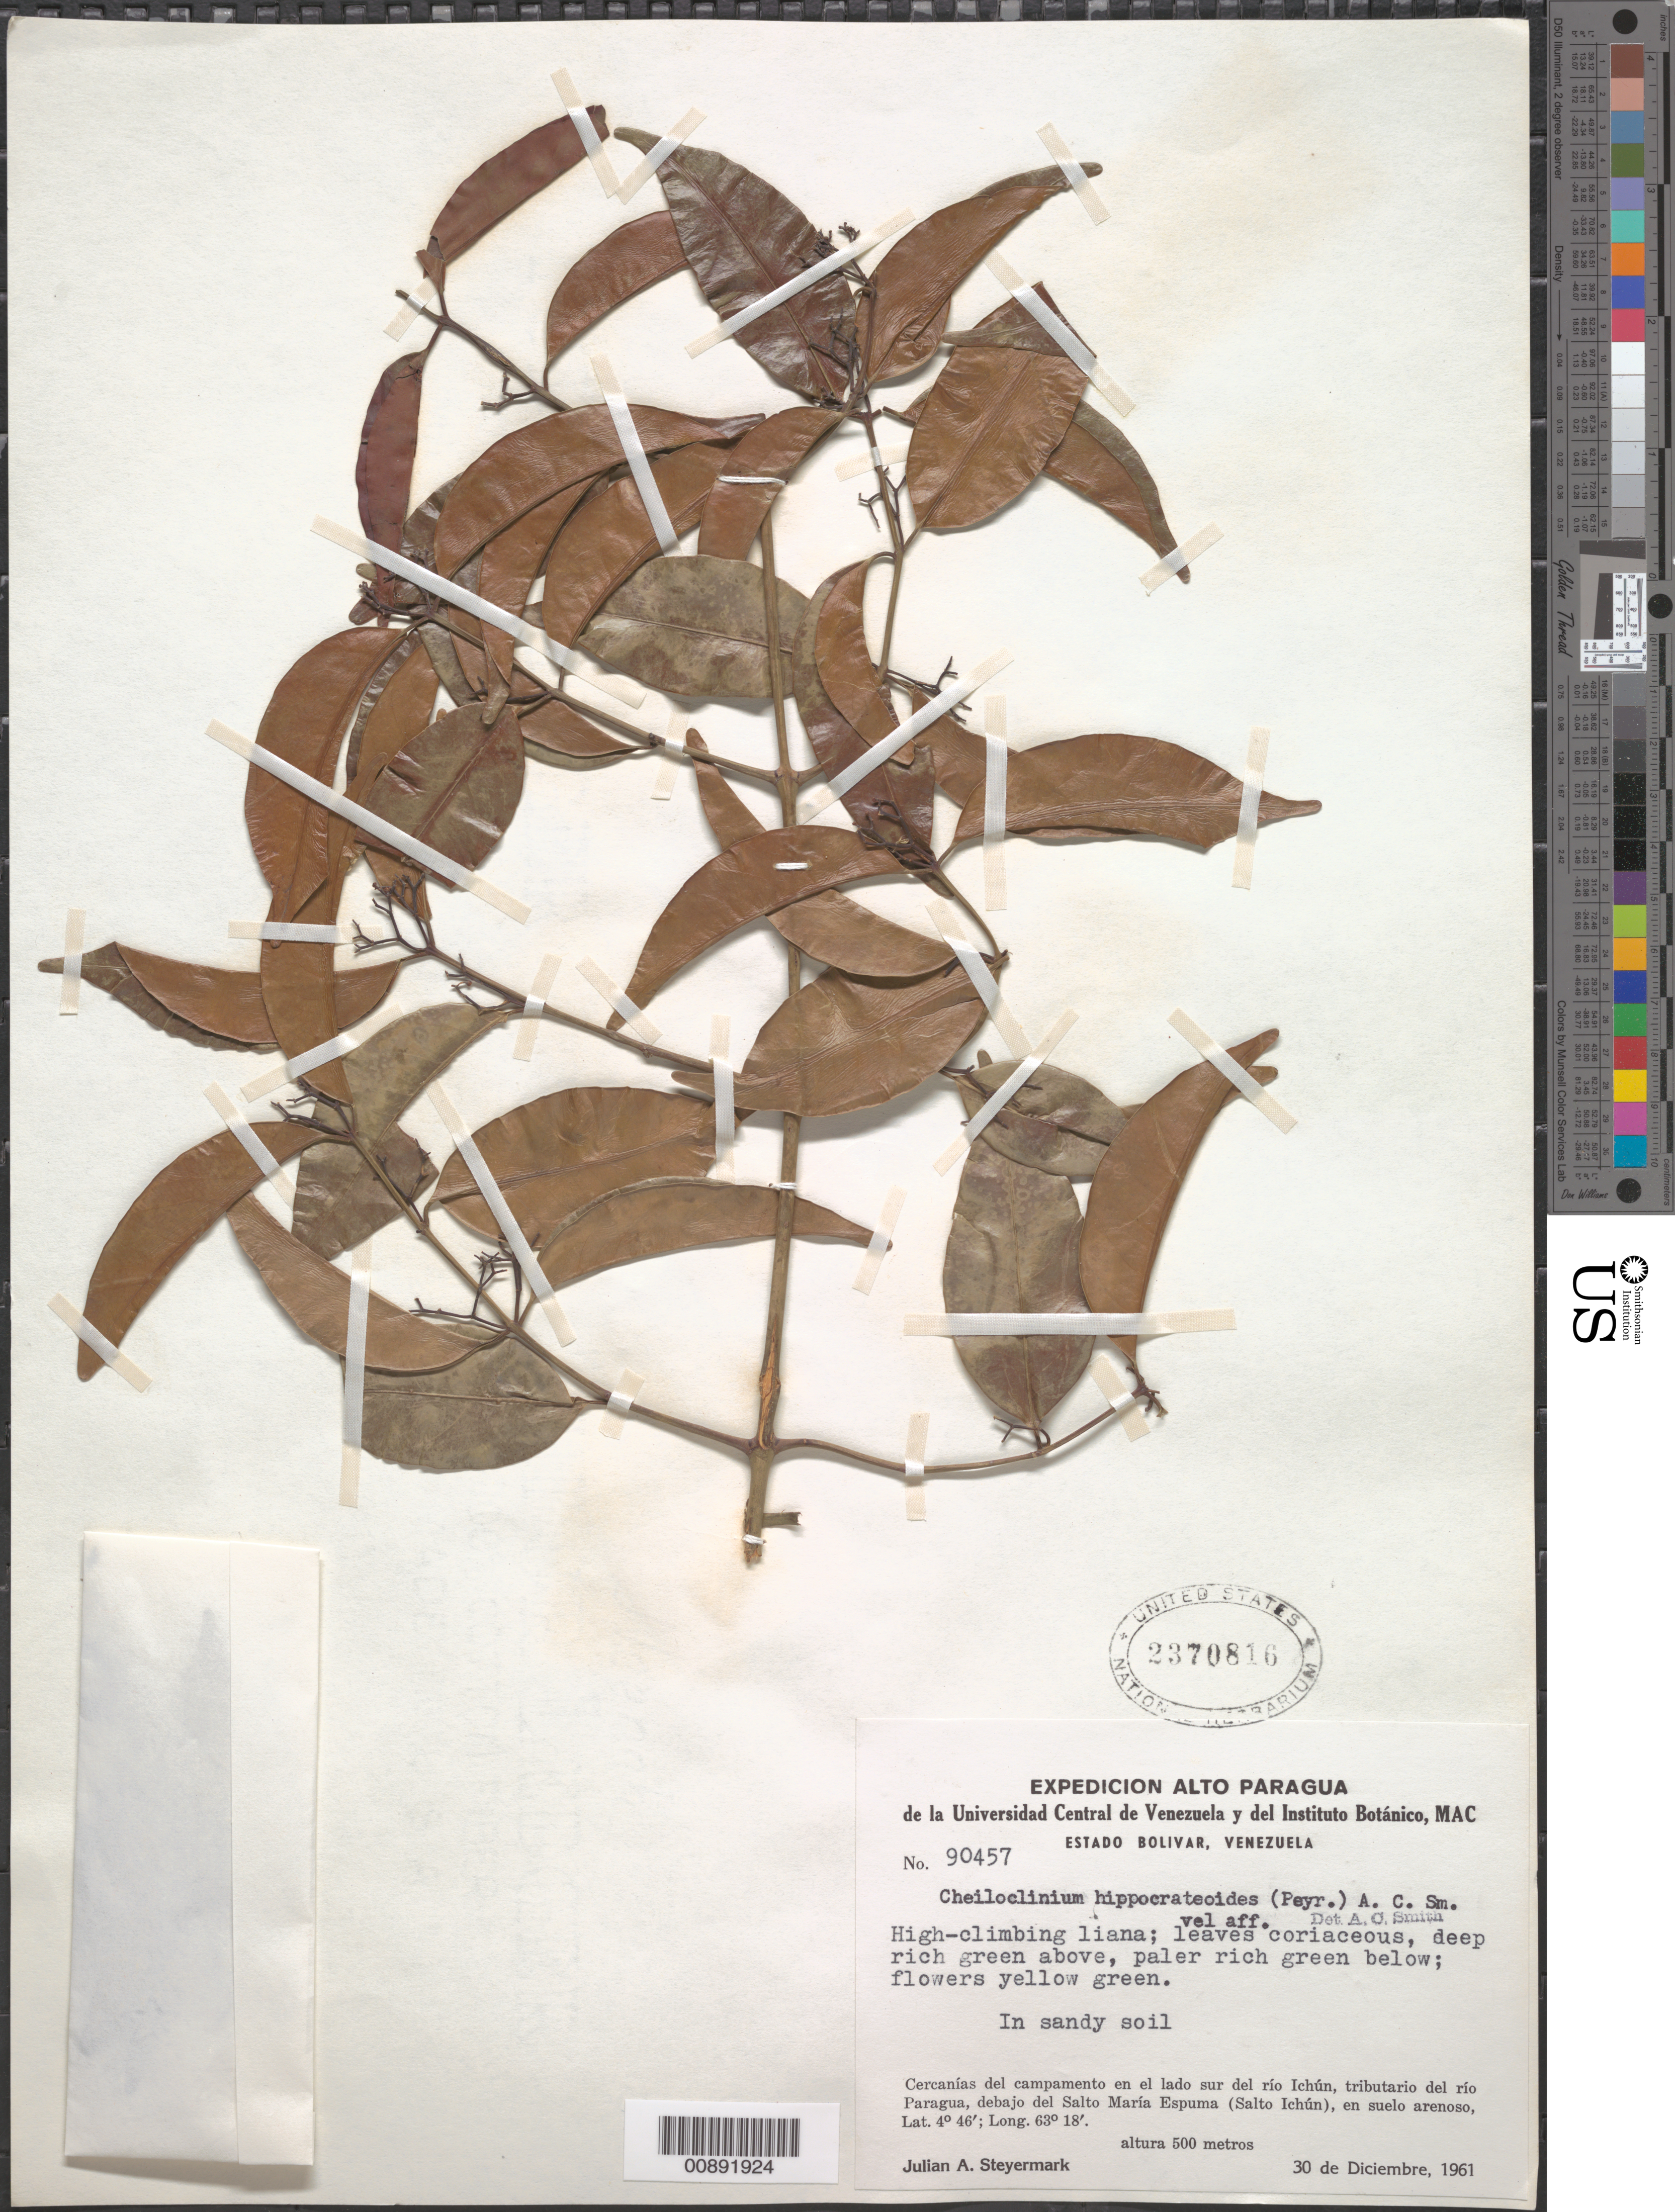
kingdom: Plantae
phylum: Tracheophyta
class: Magnoliopsida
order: Celastrales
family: Celastraceae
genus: Cheiloclinium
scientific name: Cheiloclinium hippocrateoides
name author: (Peyr.) A.C. Sm.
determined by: Smith, A. C.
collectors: J. Steyermark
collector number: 90457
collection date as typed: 30-Dec-61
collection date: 1961-12-30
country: Venezuela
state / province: Bolívar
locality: Sierra Ichún: Salto María Espuma (Salto Ichún) del Río Ichún (tributary of río Paragua)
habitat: Sandy soil; en suela arenoso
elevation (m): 500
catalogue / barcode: US 2370816